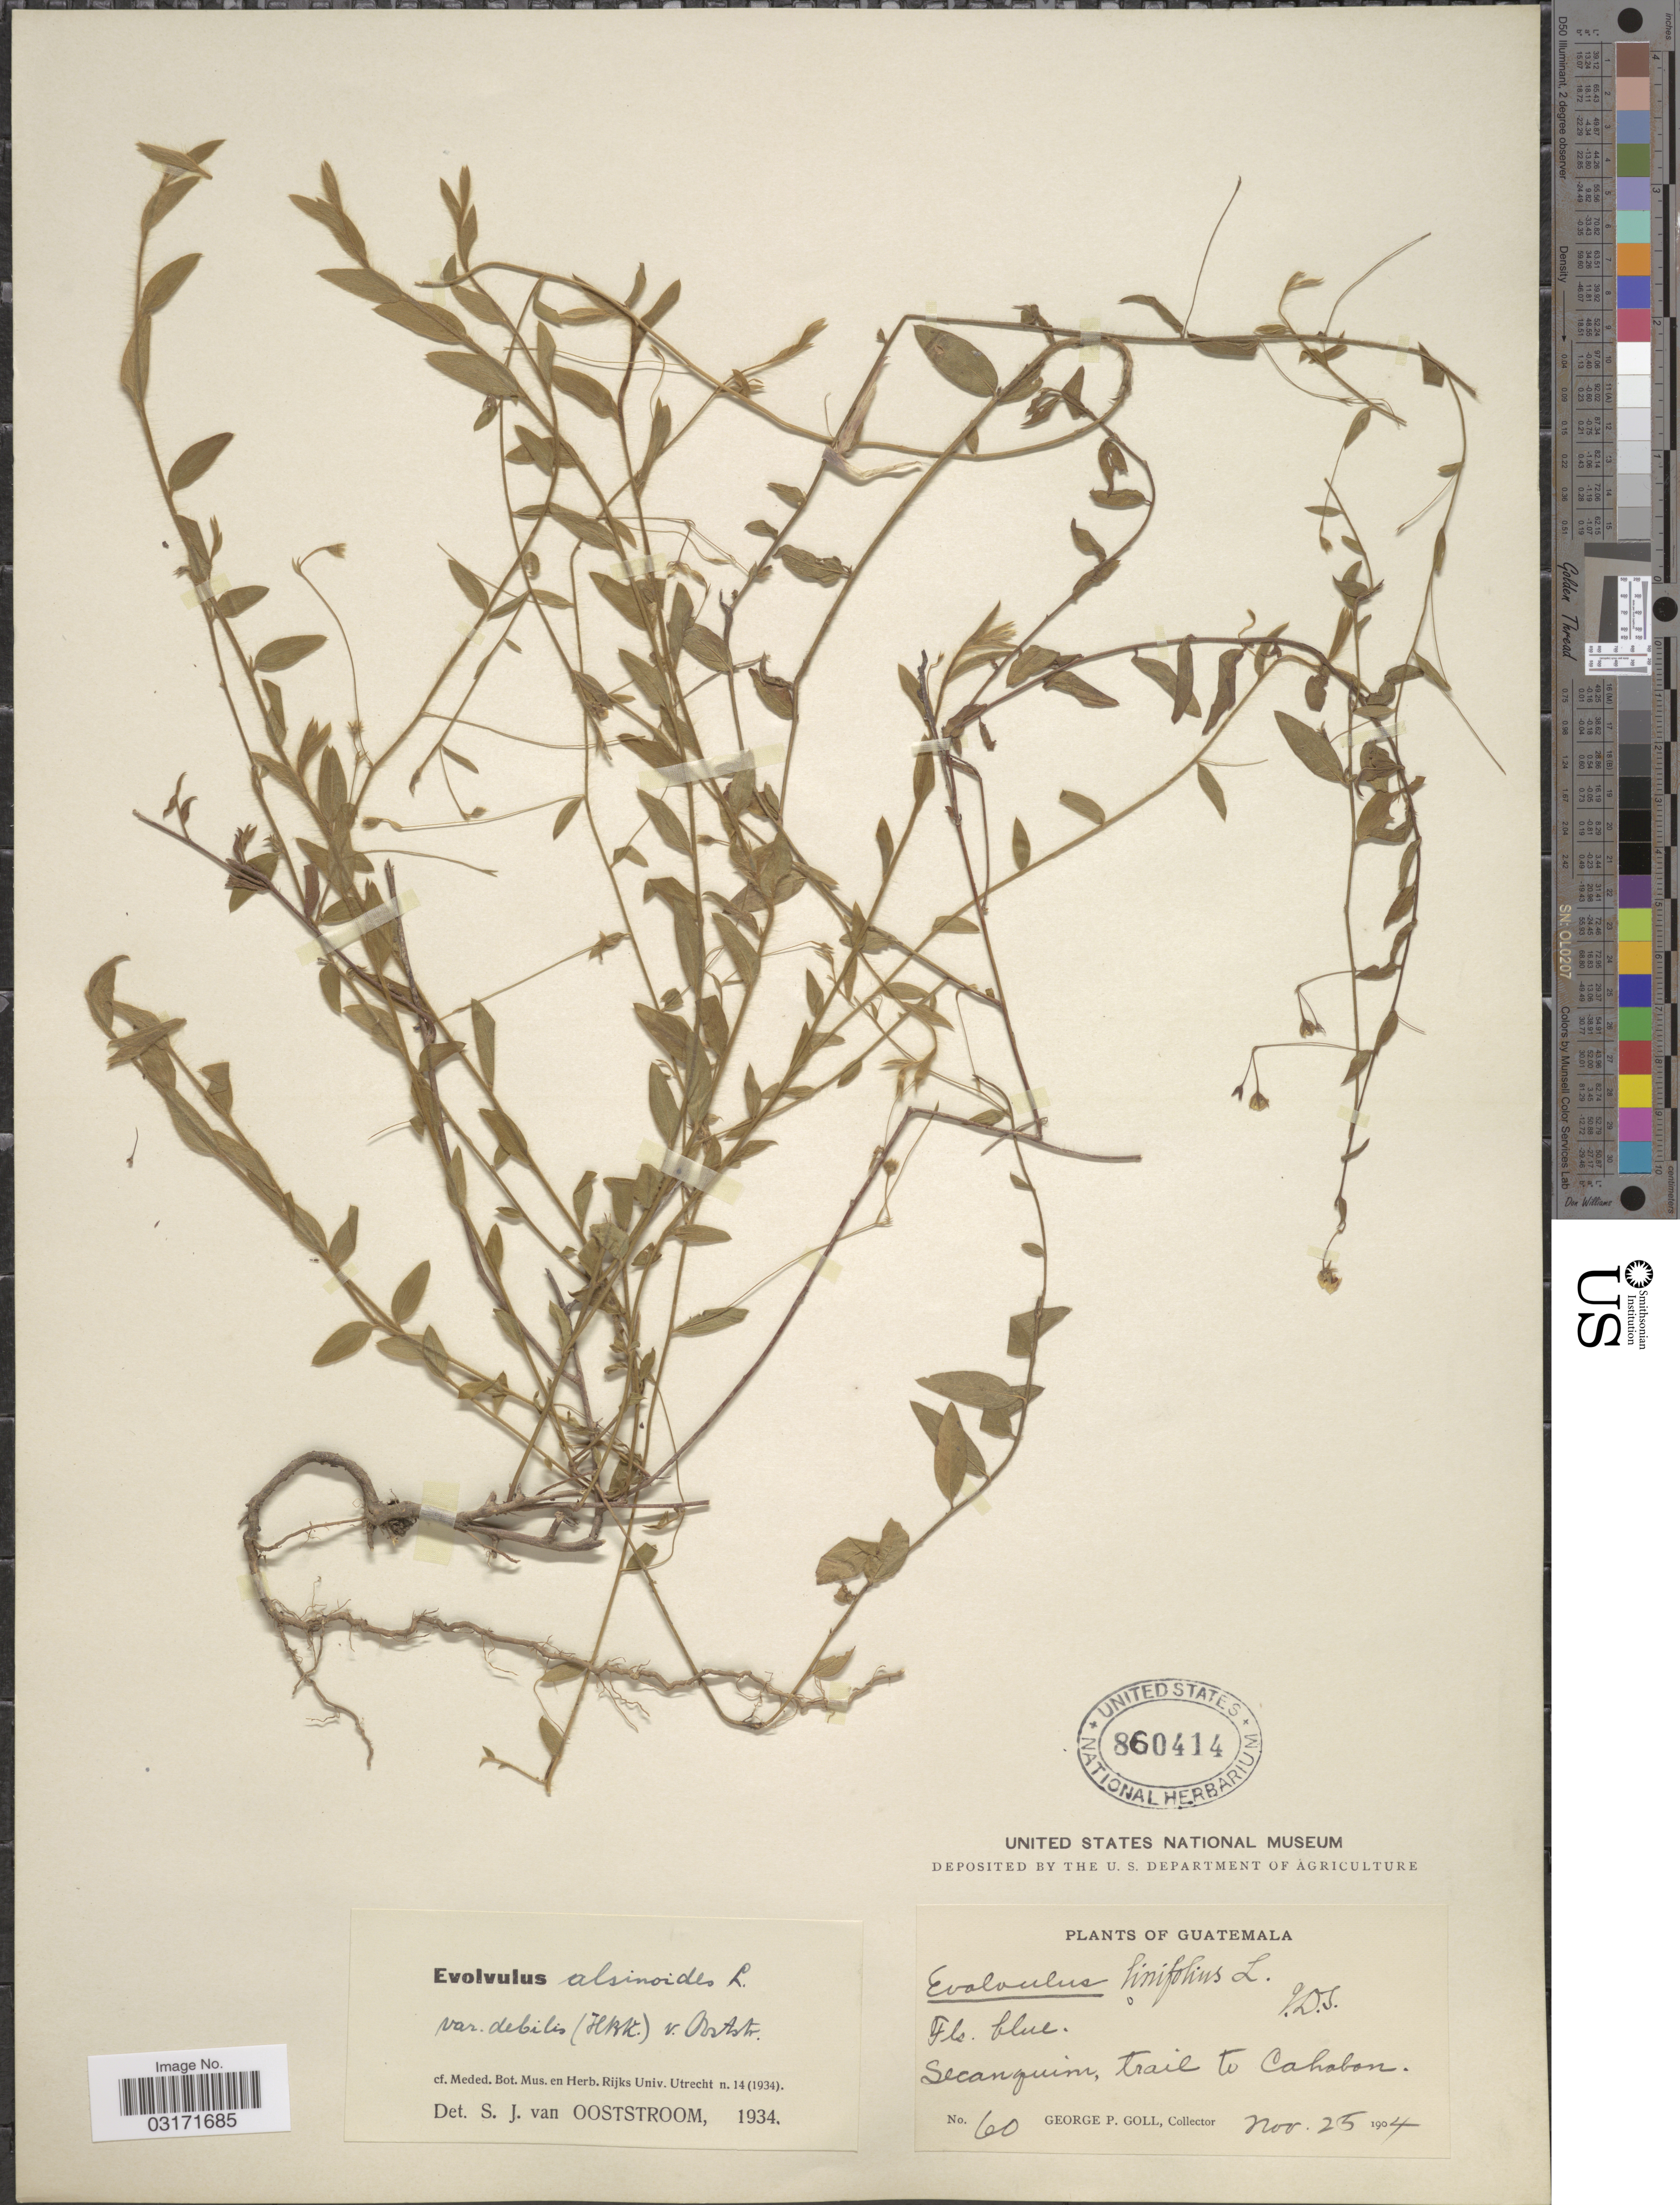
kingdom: Plantae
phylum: Tracheophyta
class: Magnoliopsida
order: Solanales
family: Convolvulaceae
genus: Evolvulus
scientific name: Evolvulus alsinoides var. debilis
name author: (Kunth) Ooststr.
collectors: G. P. Goll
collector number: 60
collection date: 1904-11-25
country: Guatemala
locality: Secanquim, trail to Cahabon.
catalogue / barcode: US 860414